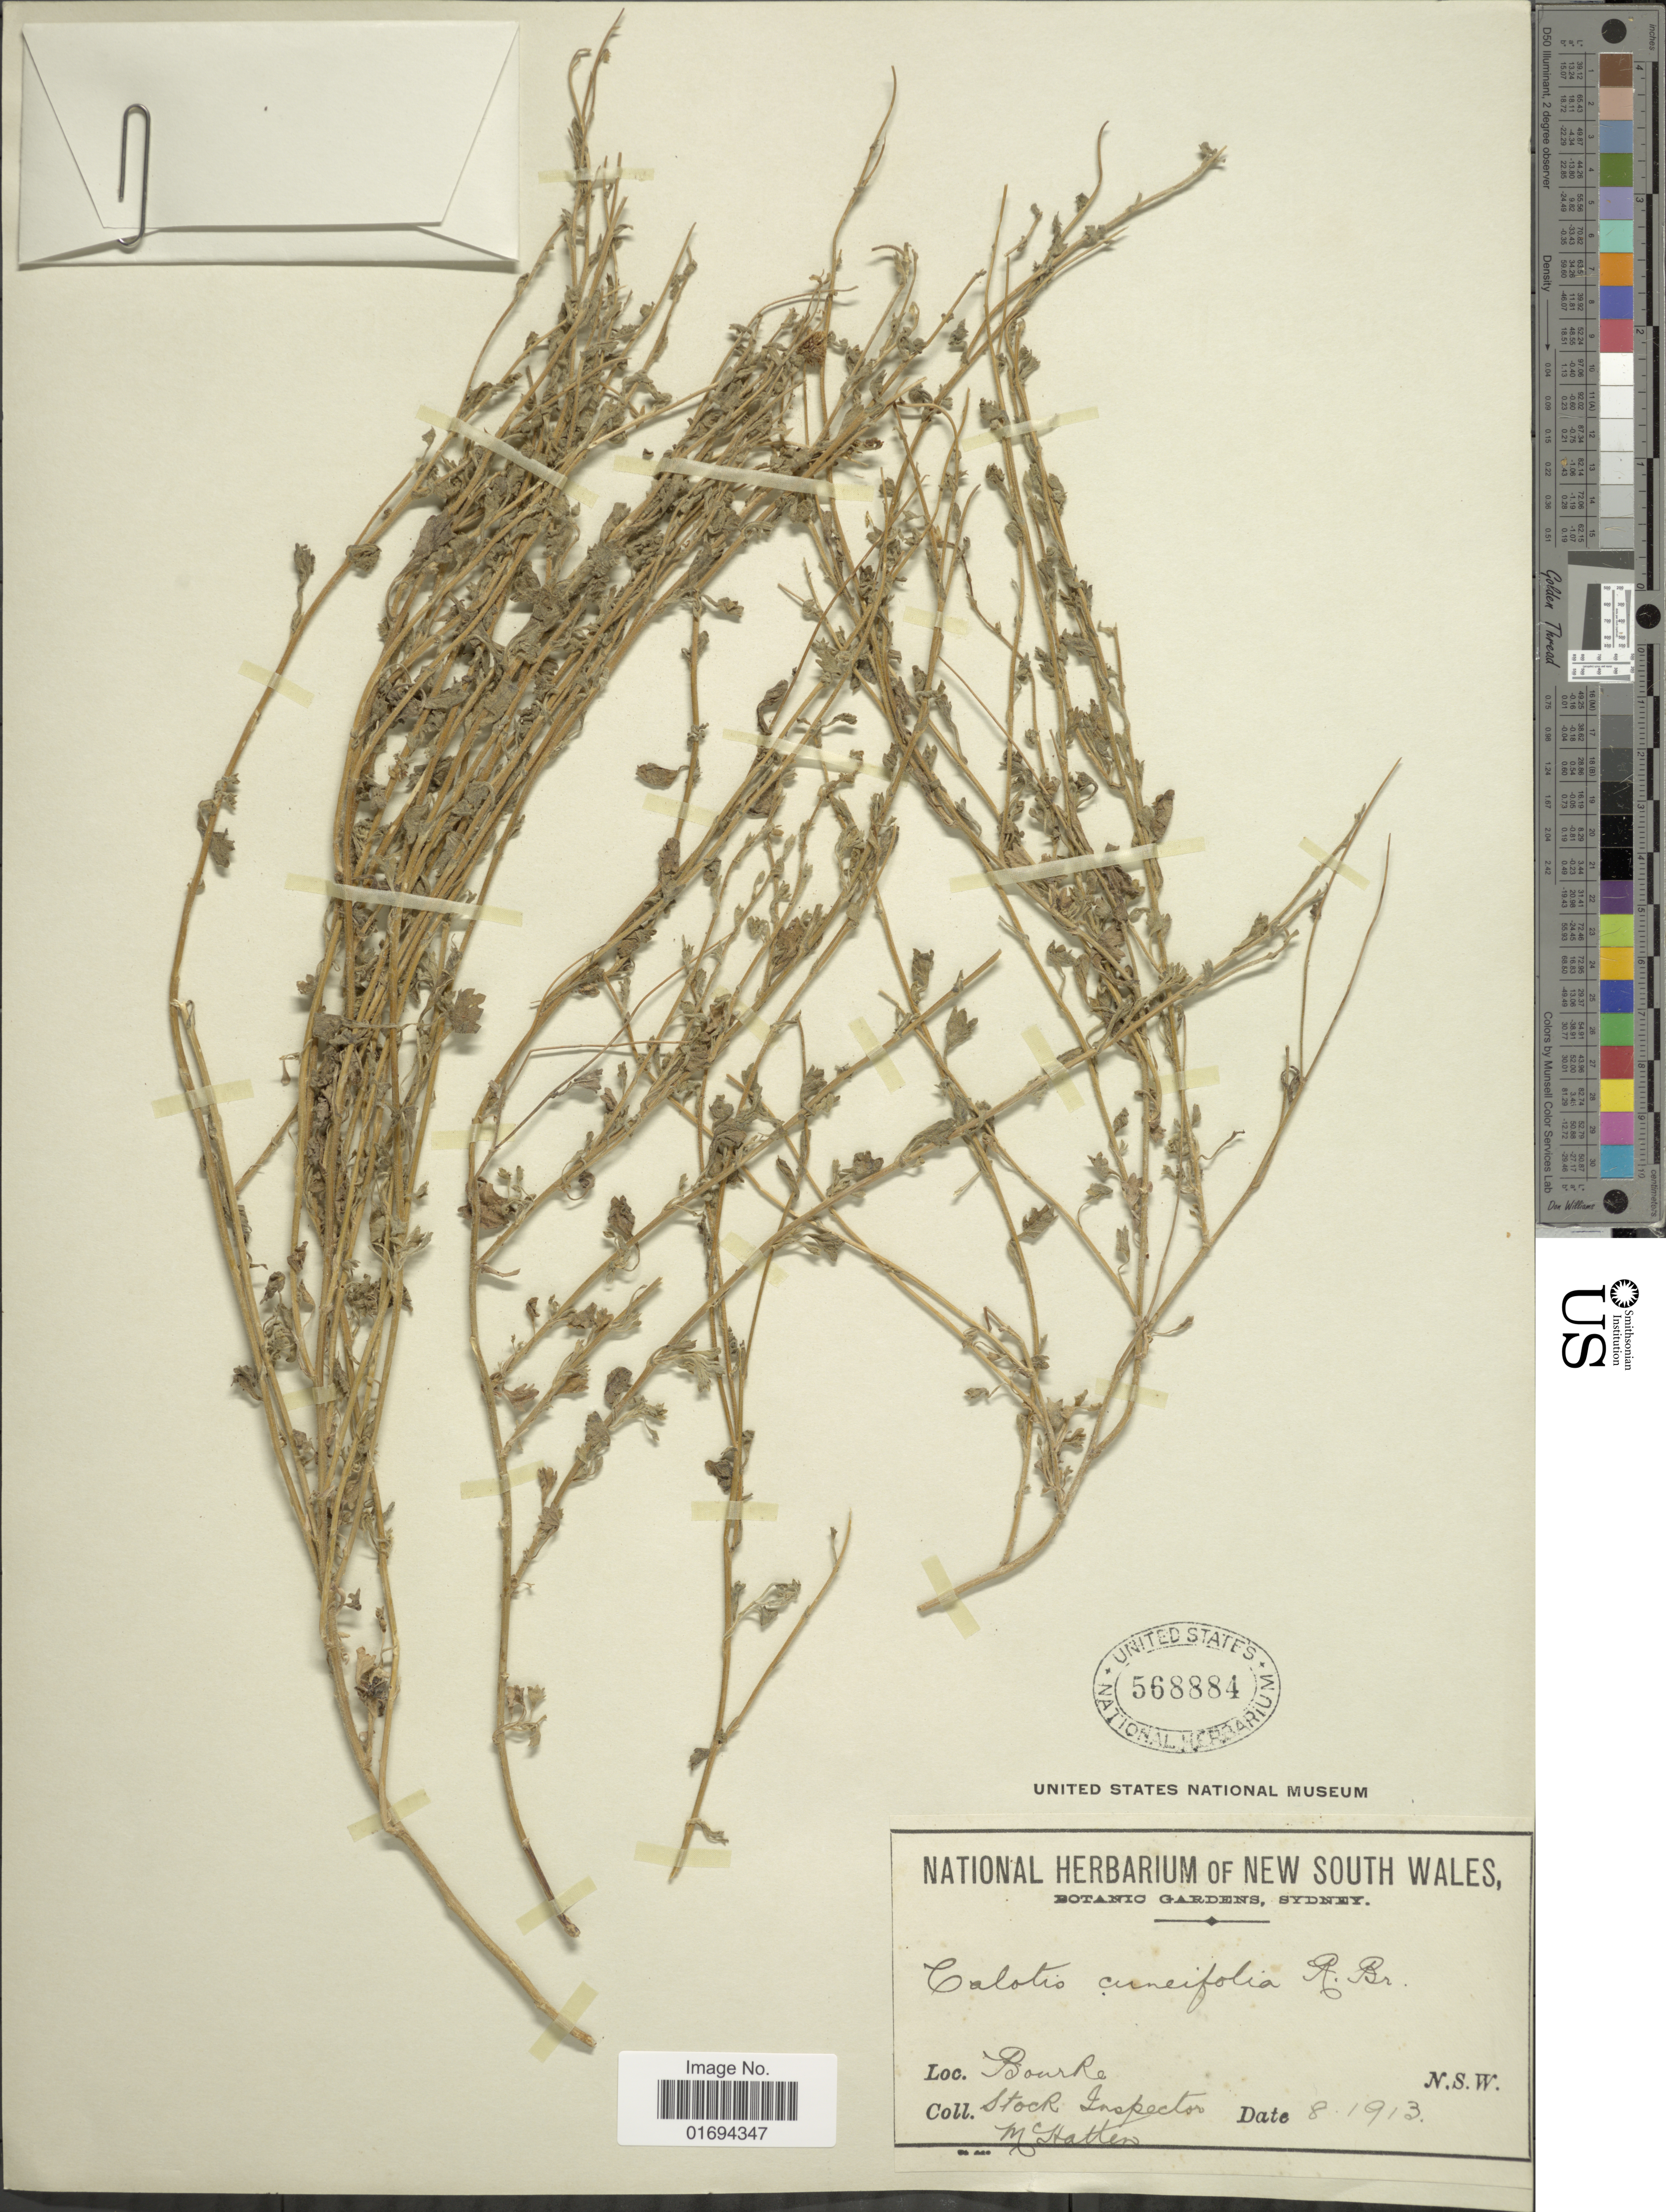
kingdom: Plantae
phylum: Tracheophyta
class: Magnoliopsida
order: Asterales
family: Asteraceae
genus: Calotis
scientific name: Calotis cuneifolia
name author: R. Br.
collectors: -. McHatten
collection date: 1913-08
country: Australia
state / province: New South Wales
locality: Bourke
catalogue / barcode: US 568884